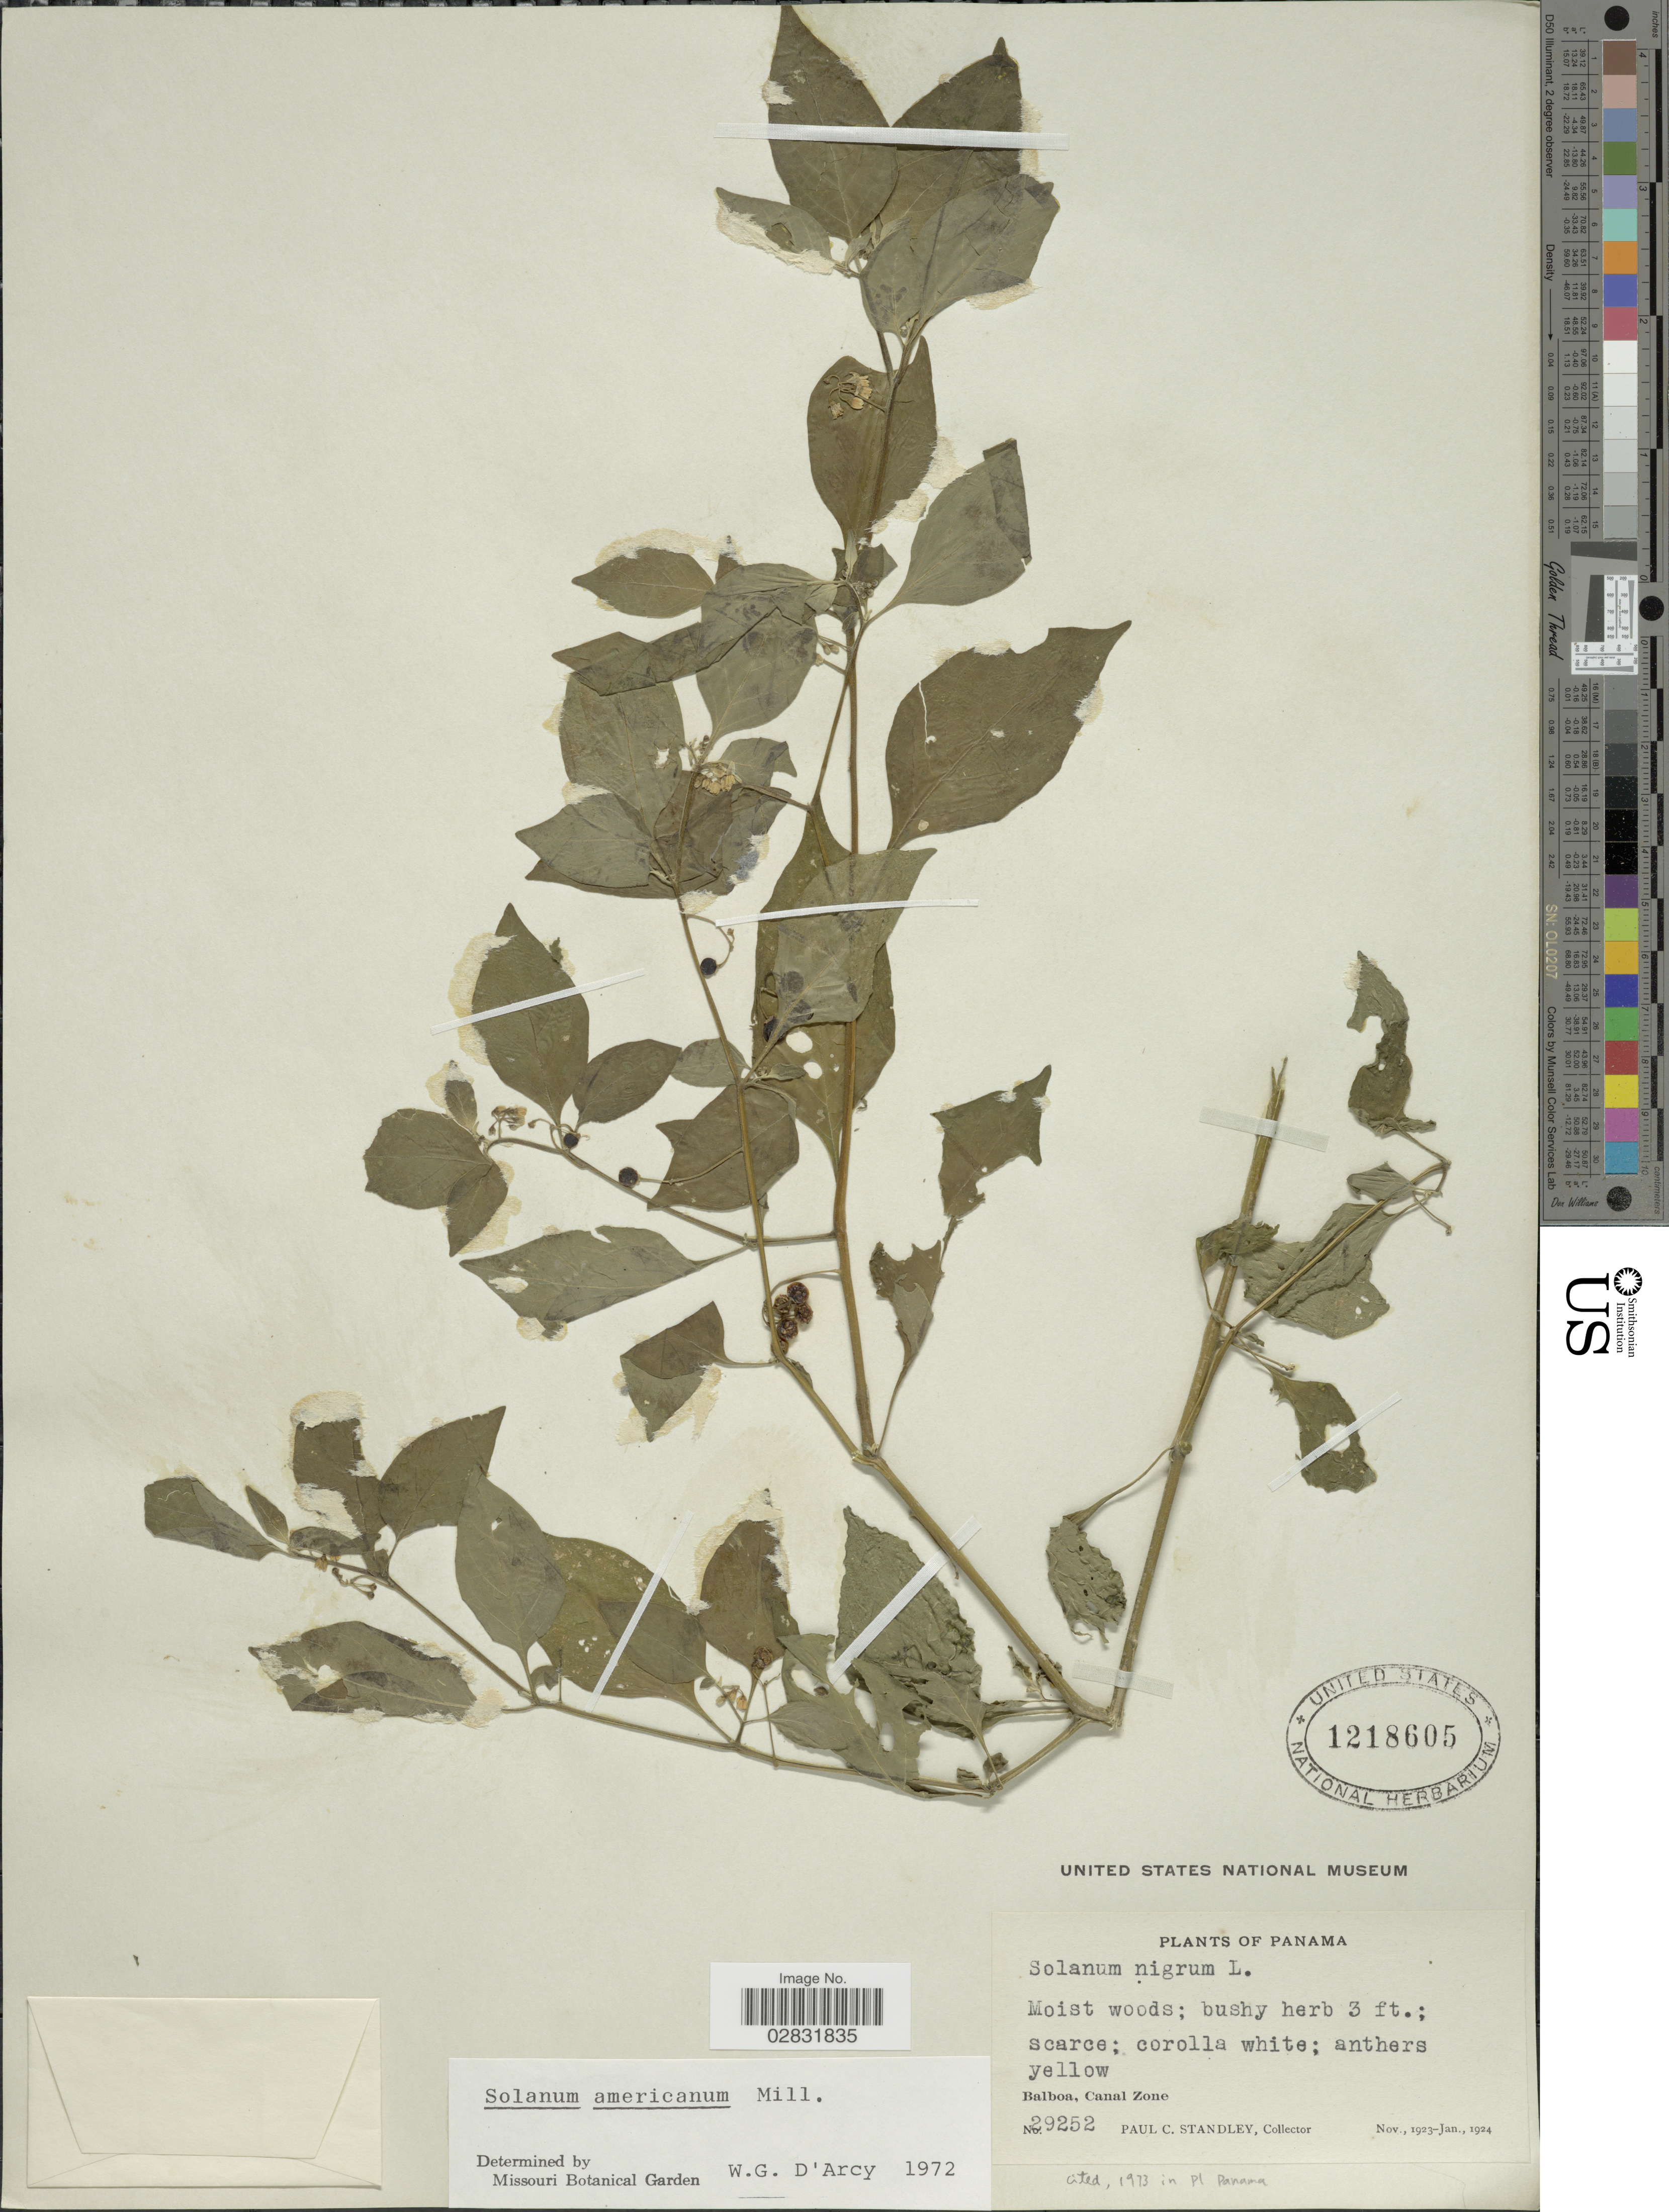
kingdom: Plantae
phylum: Tracheophyta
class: Magnoliopsida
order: Solanales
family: Solanaceae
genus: Solanum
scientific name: Solanum americanum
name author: Mill.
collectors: P. C. Standley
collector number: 29252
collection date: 1923-11/1924-01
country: Panama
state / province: Colón / Panamá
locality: Balboa, Canal Zone.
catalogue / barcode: US 1218605